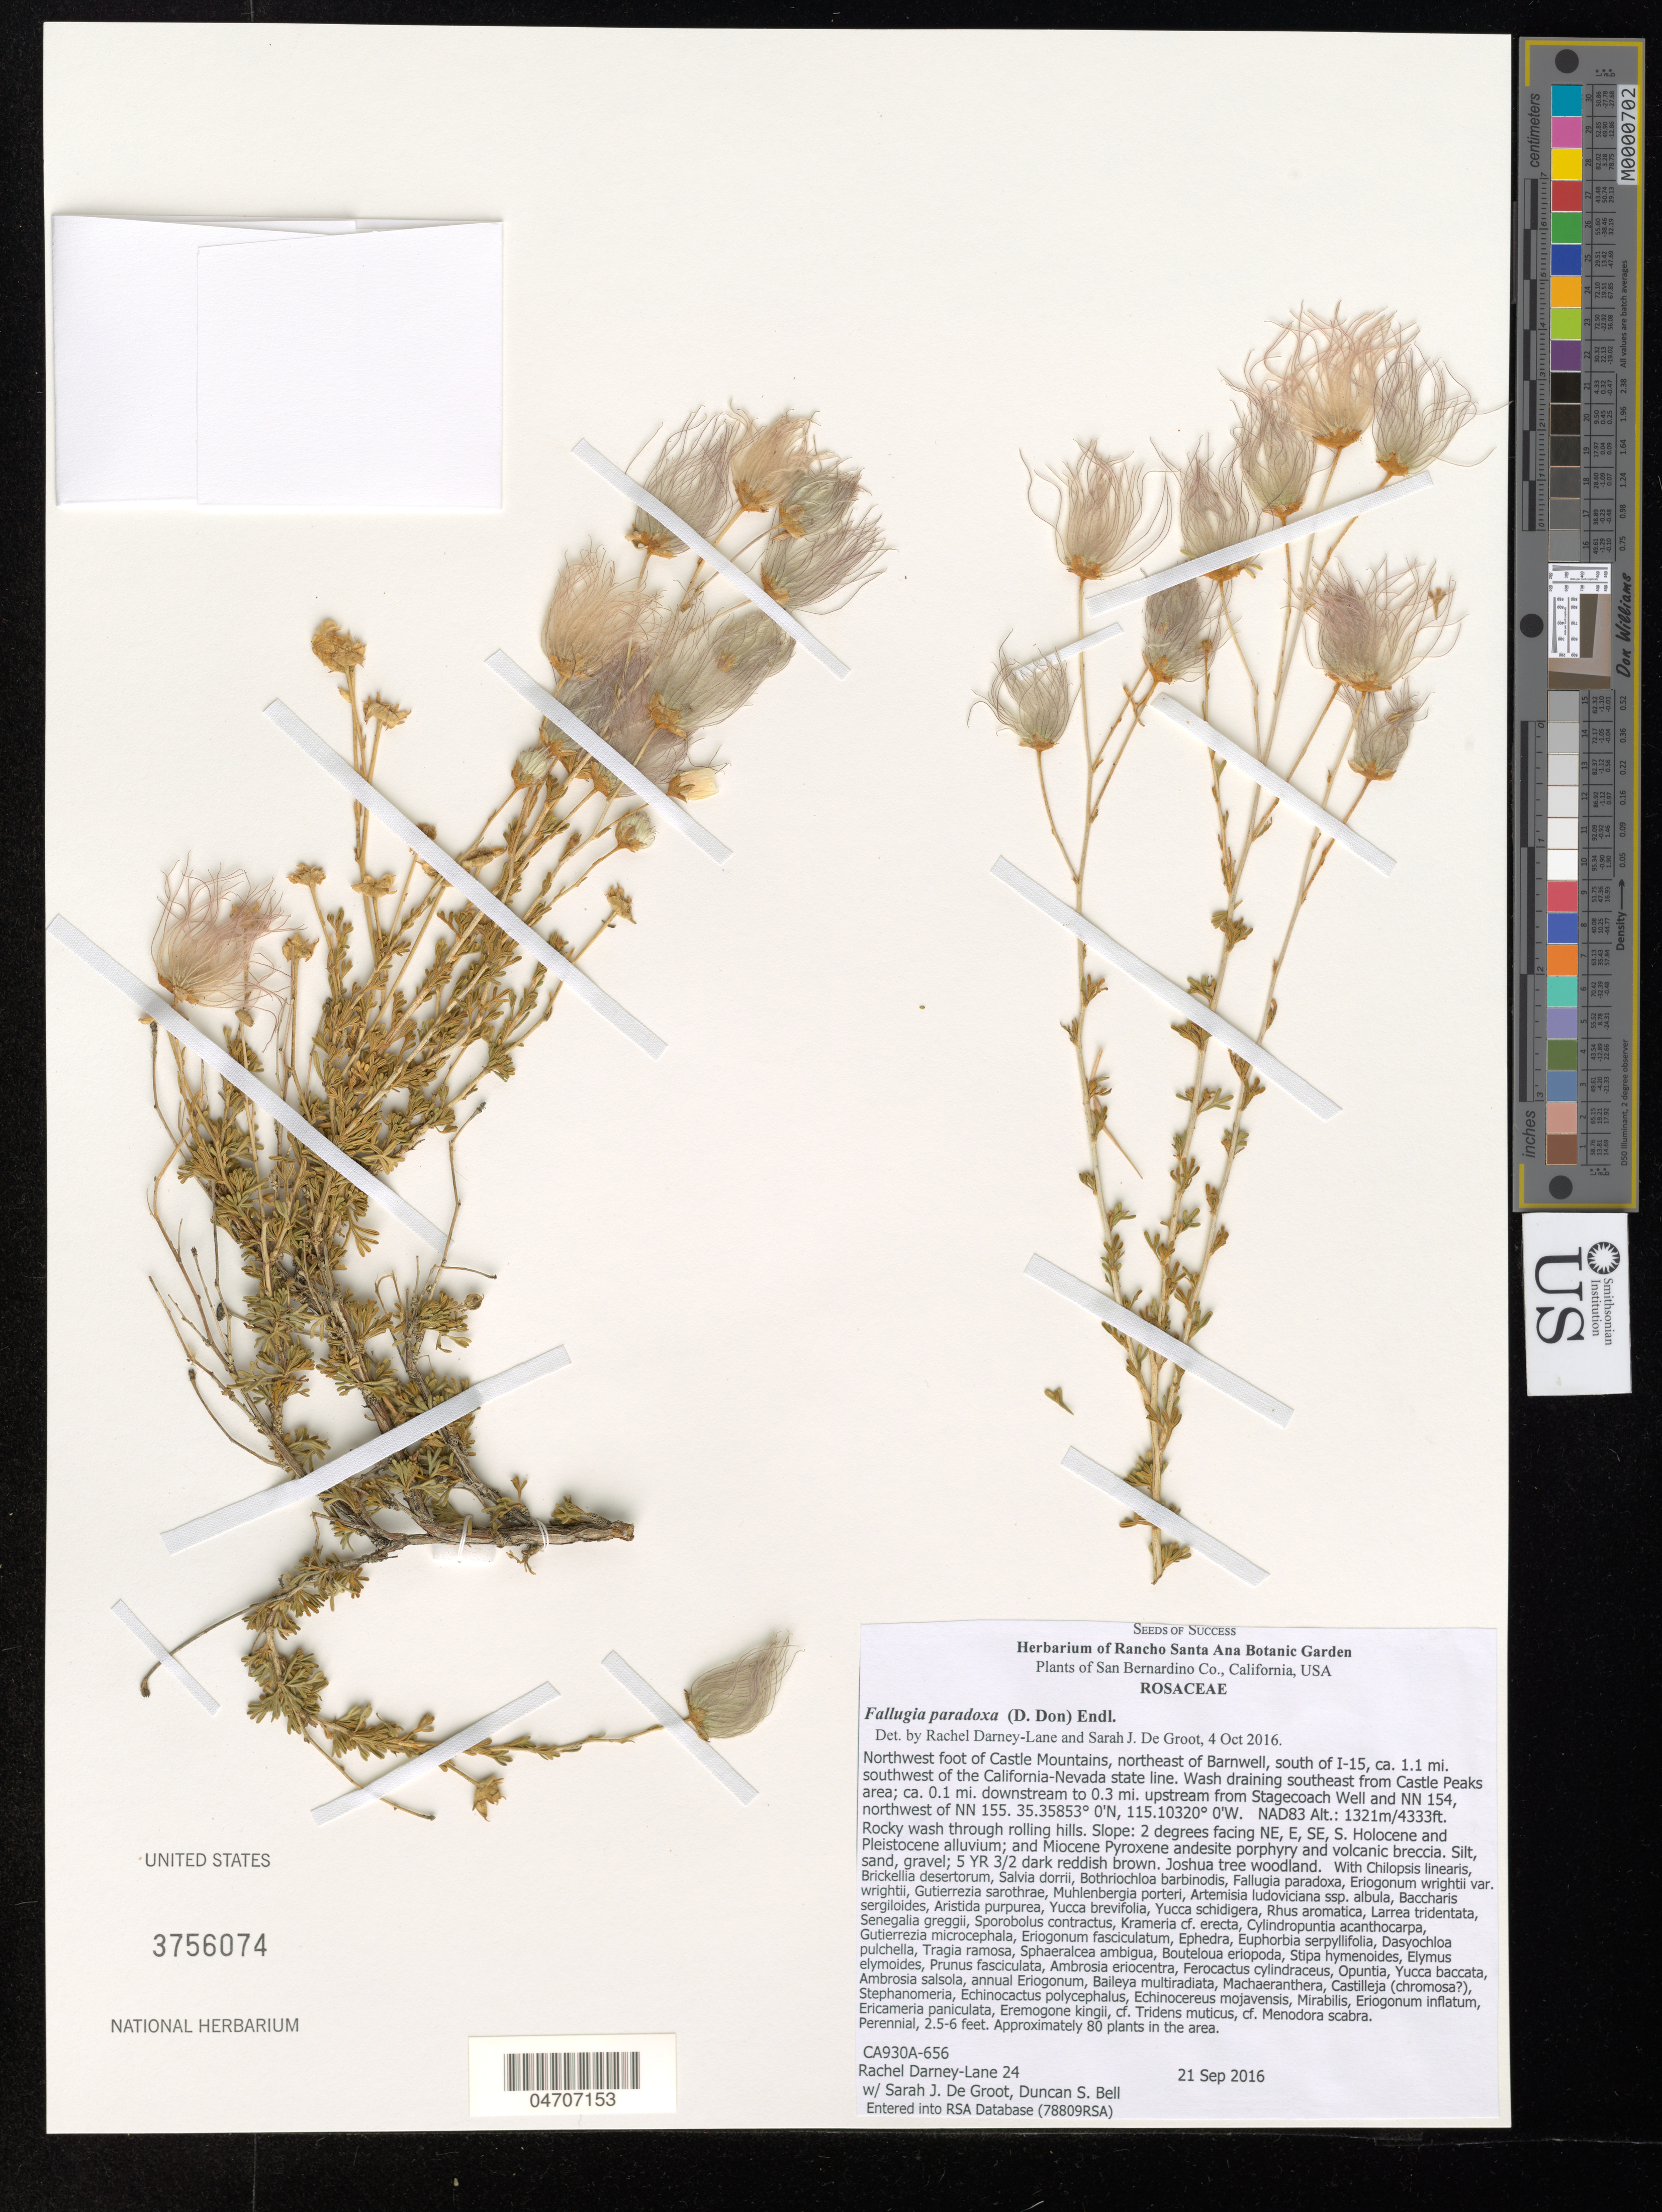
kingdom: Plantae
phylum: Tracheophyta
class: Magnoliopsida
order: Rosales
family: Rosaceae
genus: Fallugia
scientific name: Fallugia paradoxa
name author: (D. Don ex Tilloch & T. Taylor) Endl. ex Torr.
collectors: R. Darney-Lane, S. De Groot & D. S. Bell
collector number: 24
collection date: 2016-09-21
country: United States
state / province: California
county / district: San Bernardino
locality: San Bernardino Co. Northwest foot of Castle Mountains, northeast of Barnwell, south of I-15, ca. 1.1 mi. southwest of the California-Nevada state line. Wash draining southeast from Castle Peaks area; ca. 0.1 mi. downstream to 0.3 mi. upstream from Stagecoach Well and NN 154, northwest of NN 155. NAD83.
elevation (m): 1321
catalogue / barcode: US 3756074